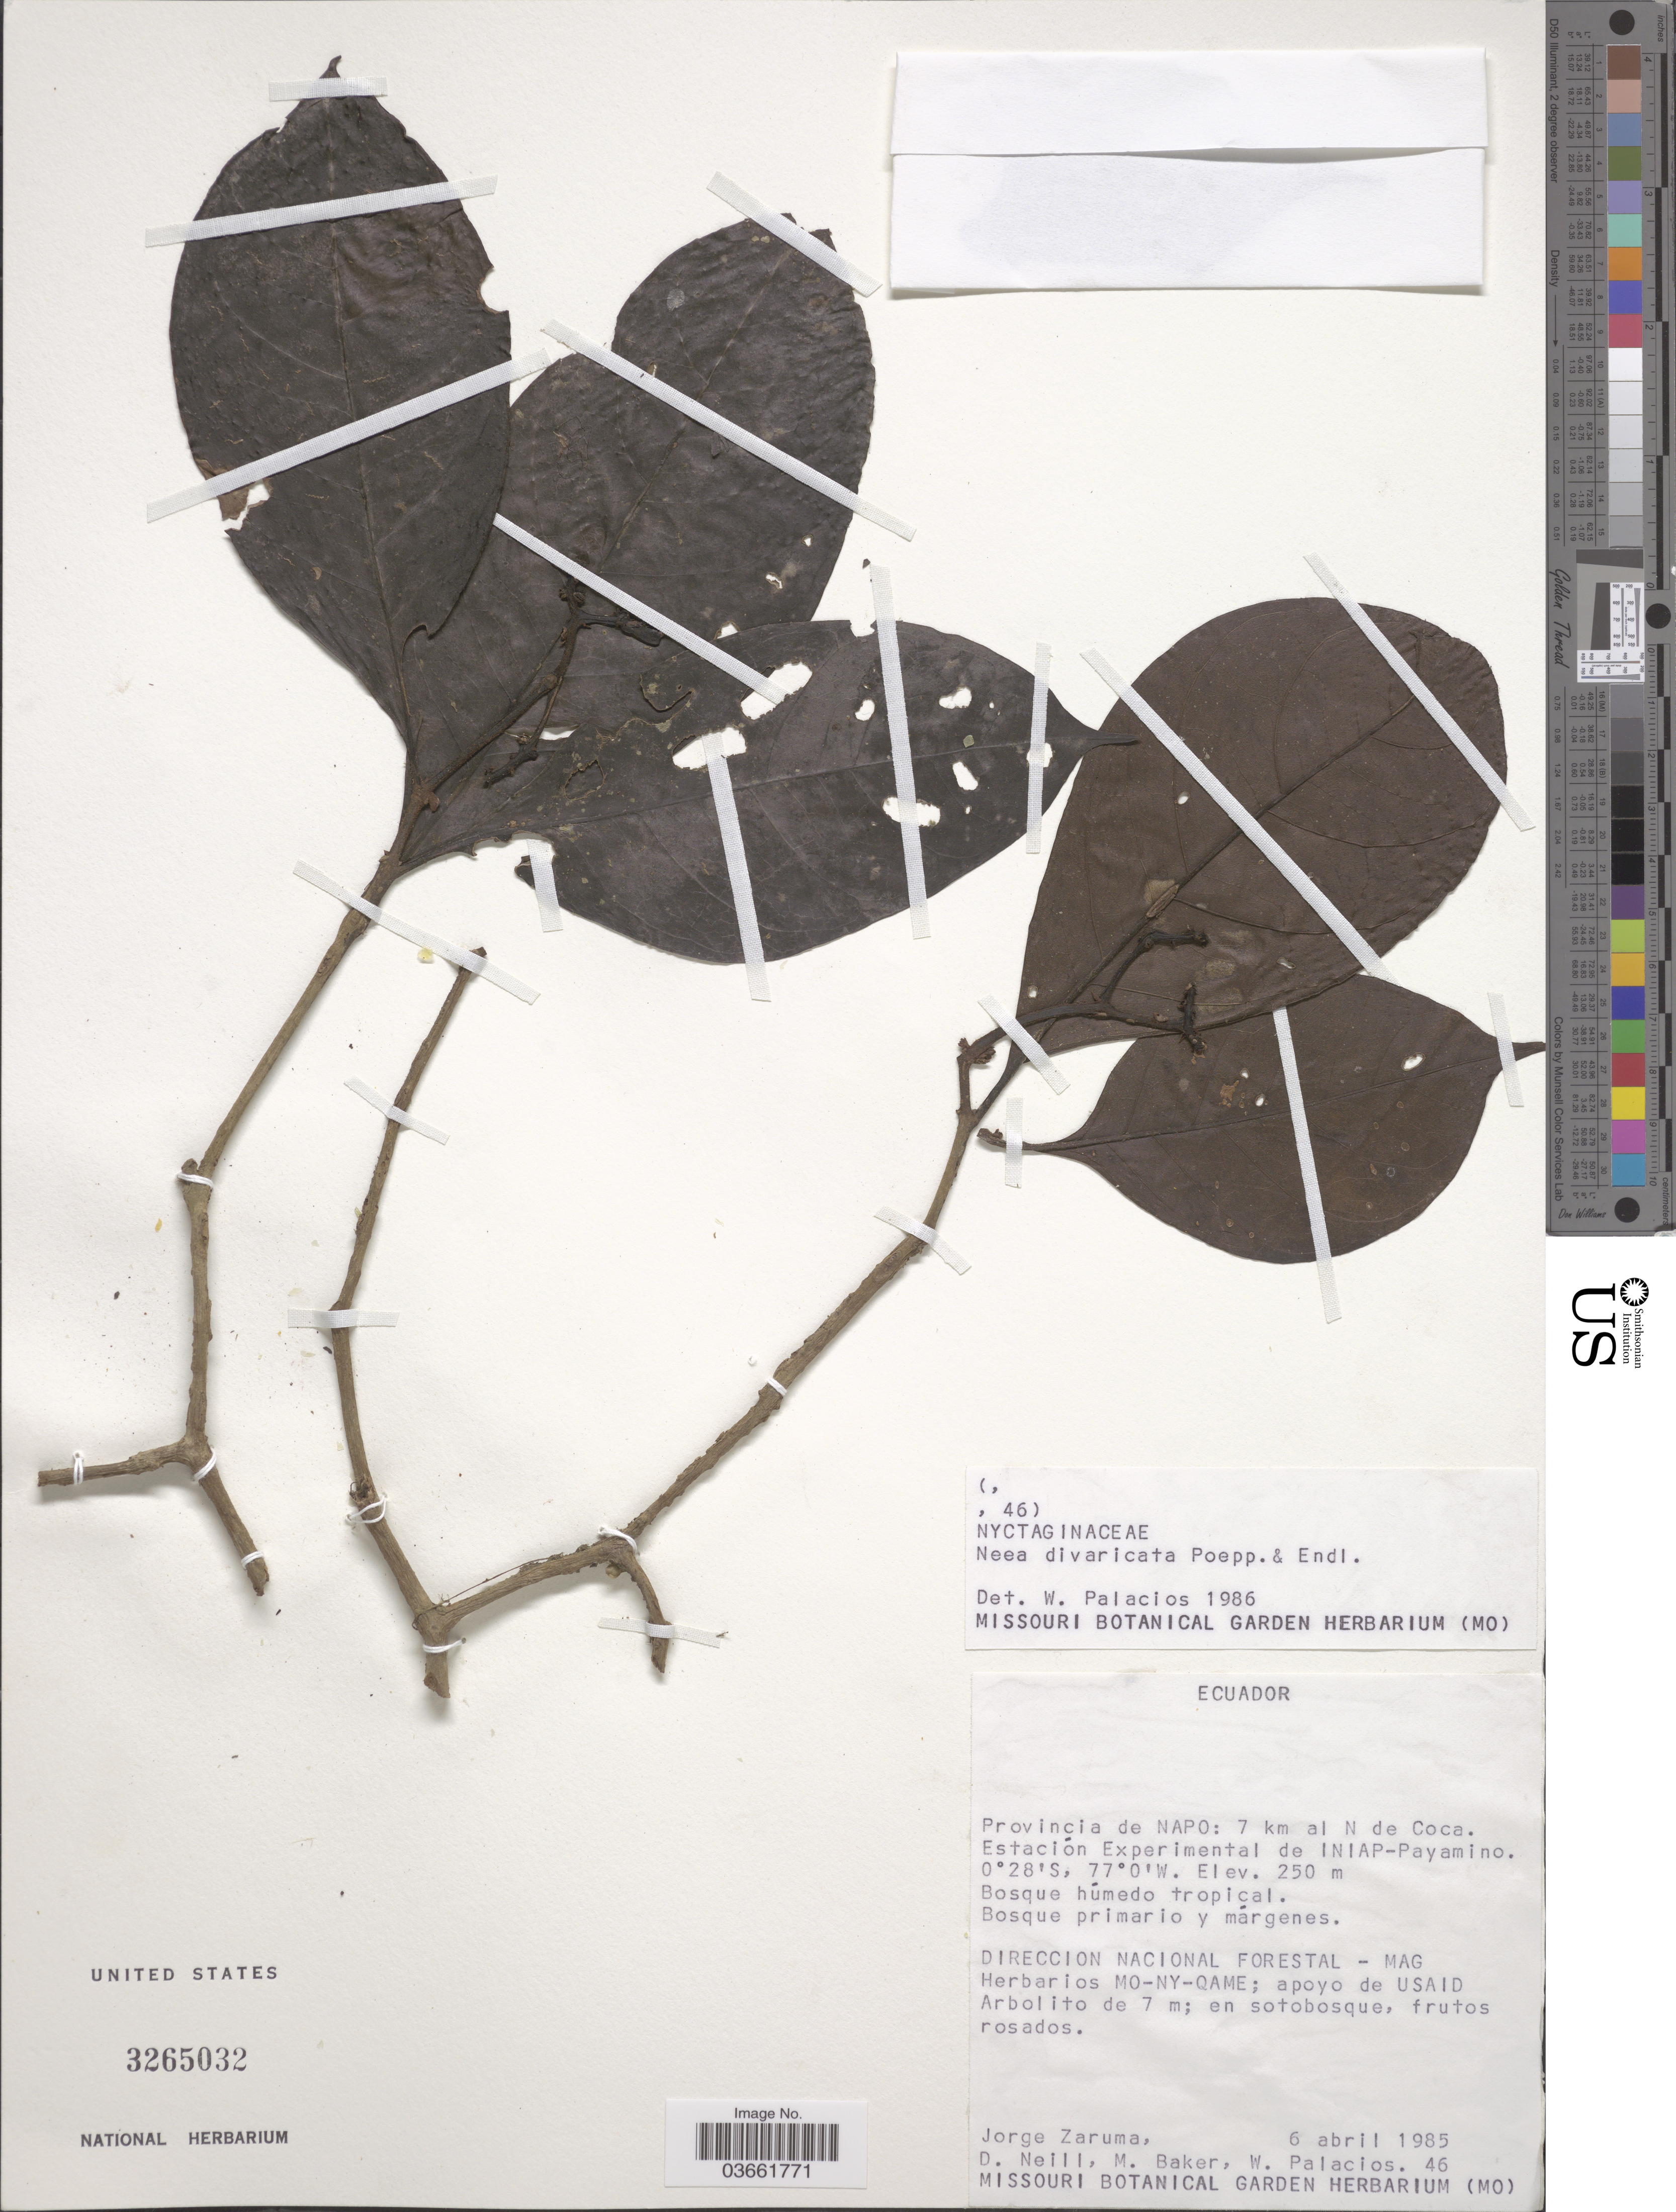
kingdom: Plantae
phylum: Tracheophyta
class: Magnoliopsida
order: Caryophyllales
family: Nyctaginaceae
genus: Neea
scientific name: Neea oppositifolia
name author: Ruiz & Pav.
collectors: J. Zaruma, D. Neill, M. Baker & W. Palacios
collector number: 46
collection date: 1985-04-06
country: Ecuador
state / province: Napo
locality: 7 km al N de Coca. Estación Experimental de INIAP-Payamino.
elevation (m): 250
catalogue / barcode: US 3265032